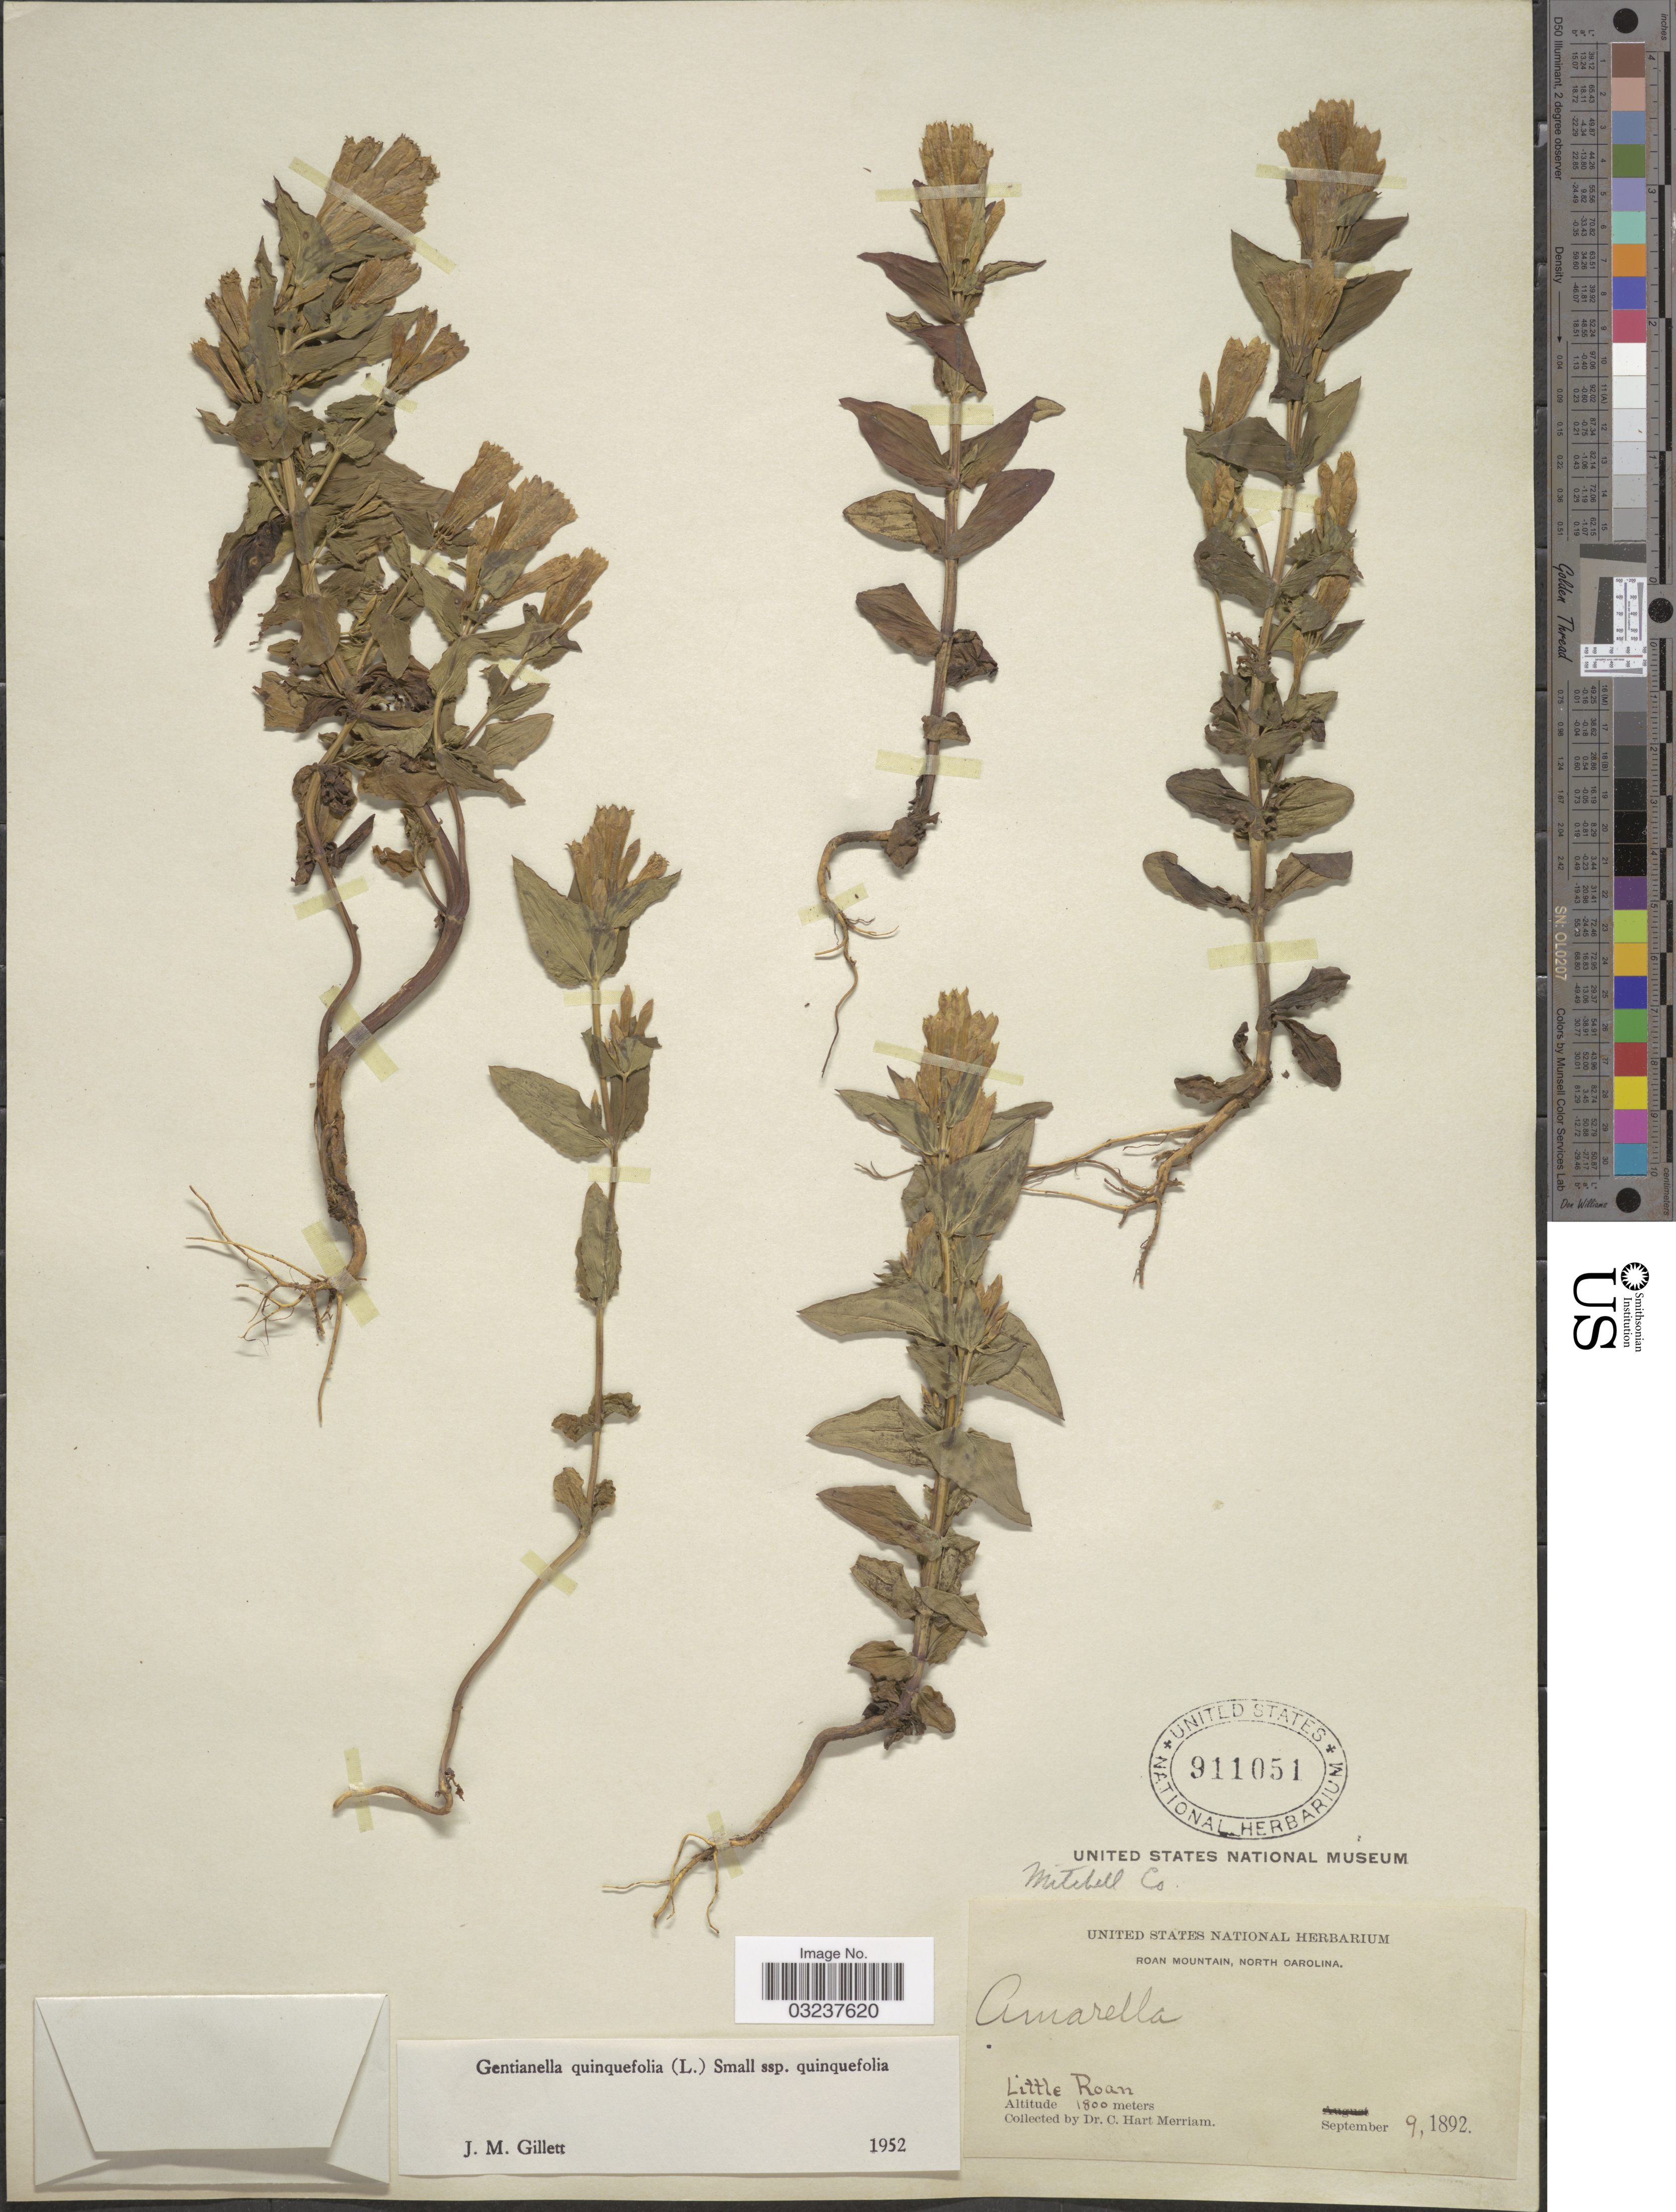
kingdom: Plantae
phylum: Tracheophyta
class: Magnoliopsida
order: Gentianales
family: Gentianaceae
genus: Gentianella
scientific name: Gentianella quinquefolia subsp. quinquefolia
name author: (L.) Small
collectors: C. Merriam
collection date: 1892-09-09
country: United States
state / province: North Carolina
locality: Roan Mountain, Little Roan, Mitchell Co.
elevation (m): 1800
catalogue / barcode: US 911051